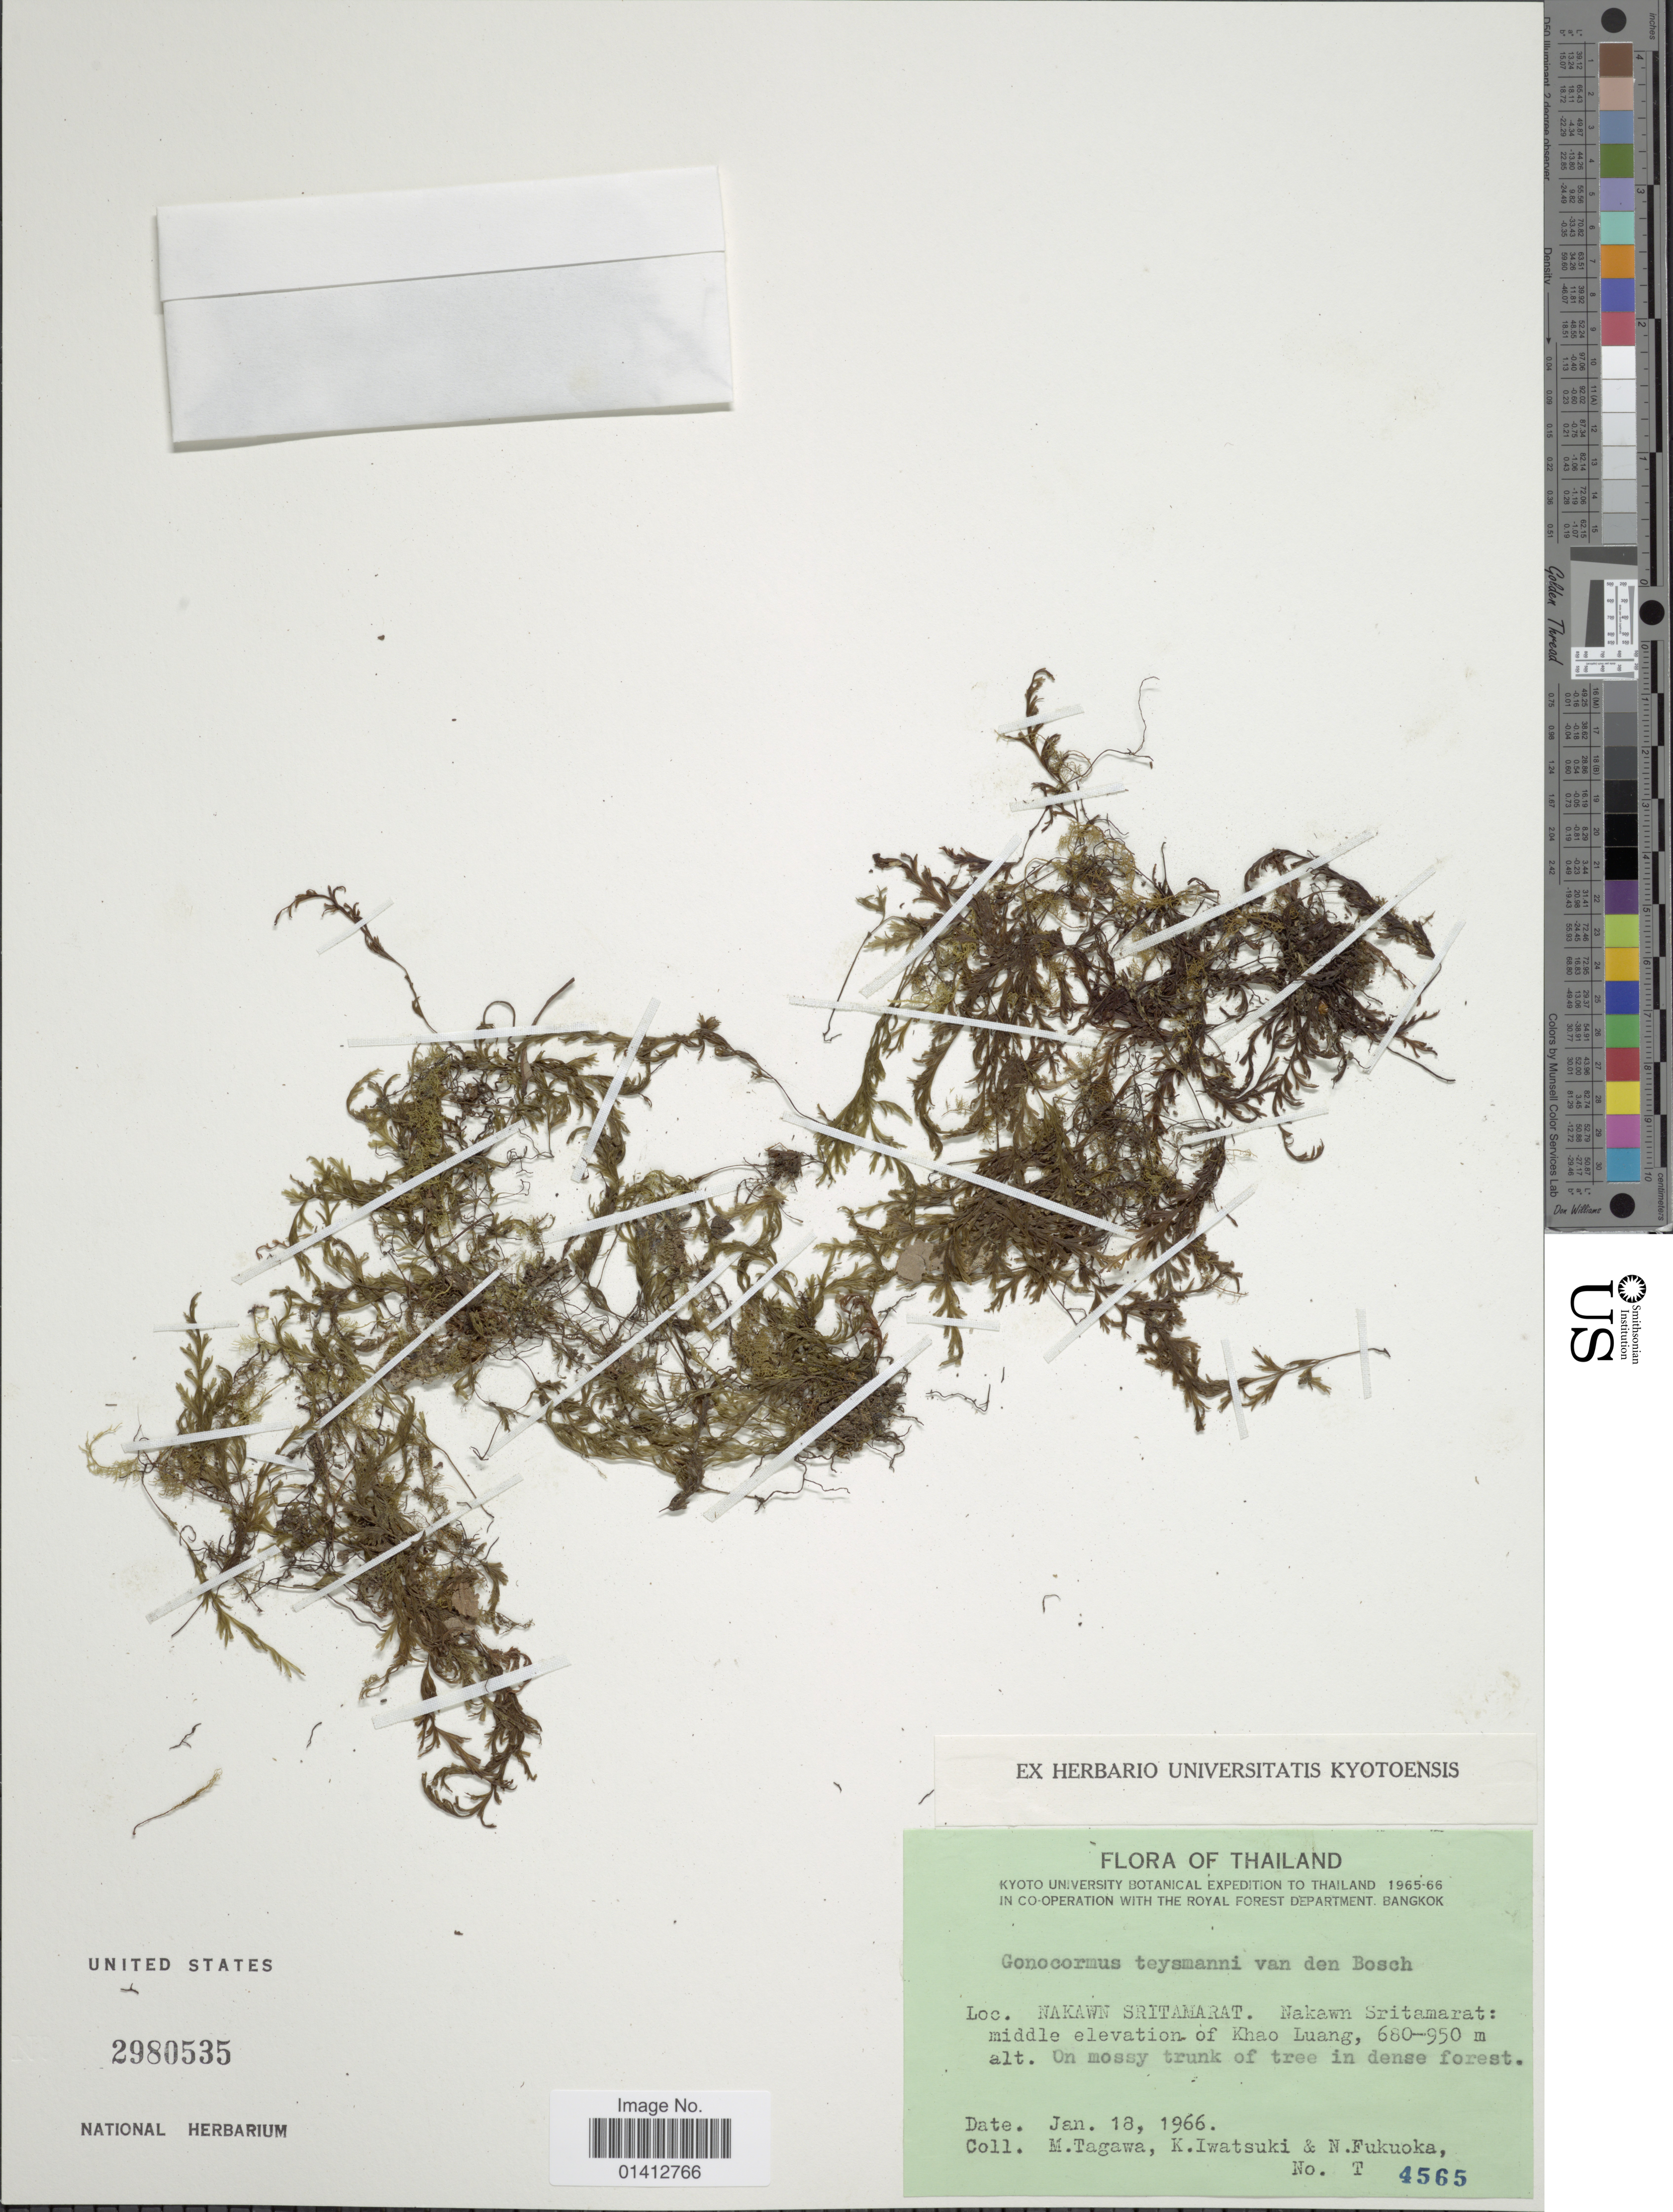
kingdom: Plantae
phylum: Tracheophyta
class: Polypodiopsida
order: Hymenophyllales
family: Hymenophyllaceae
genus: Crepidomanes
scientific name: Crepidomanes teysmannii (Bosch) comb. ined., 2015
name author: (Bosch)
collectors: M. Tagawa, K. Iwatsuki & N. Fukuoka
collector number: T 4565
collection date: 1966-01-18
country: Thailand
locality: Nakwan Sritamarat: middle elevation of Khao Luang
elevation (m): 680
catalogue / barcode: US 2980535